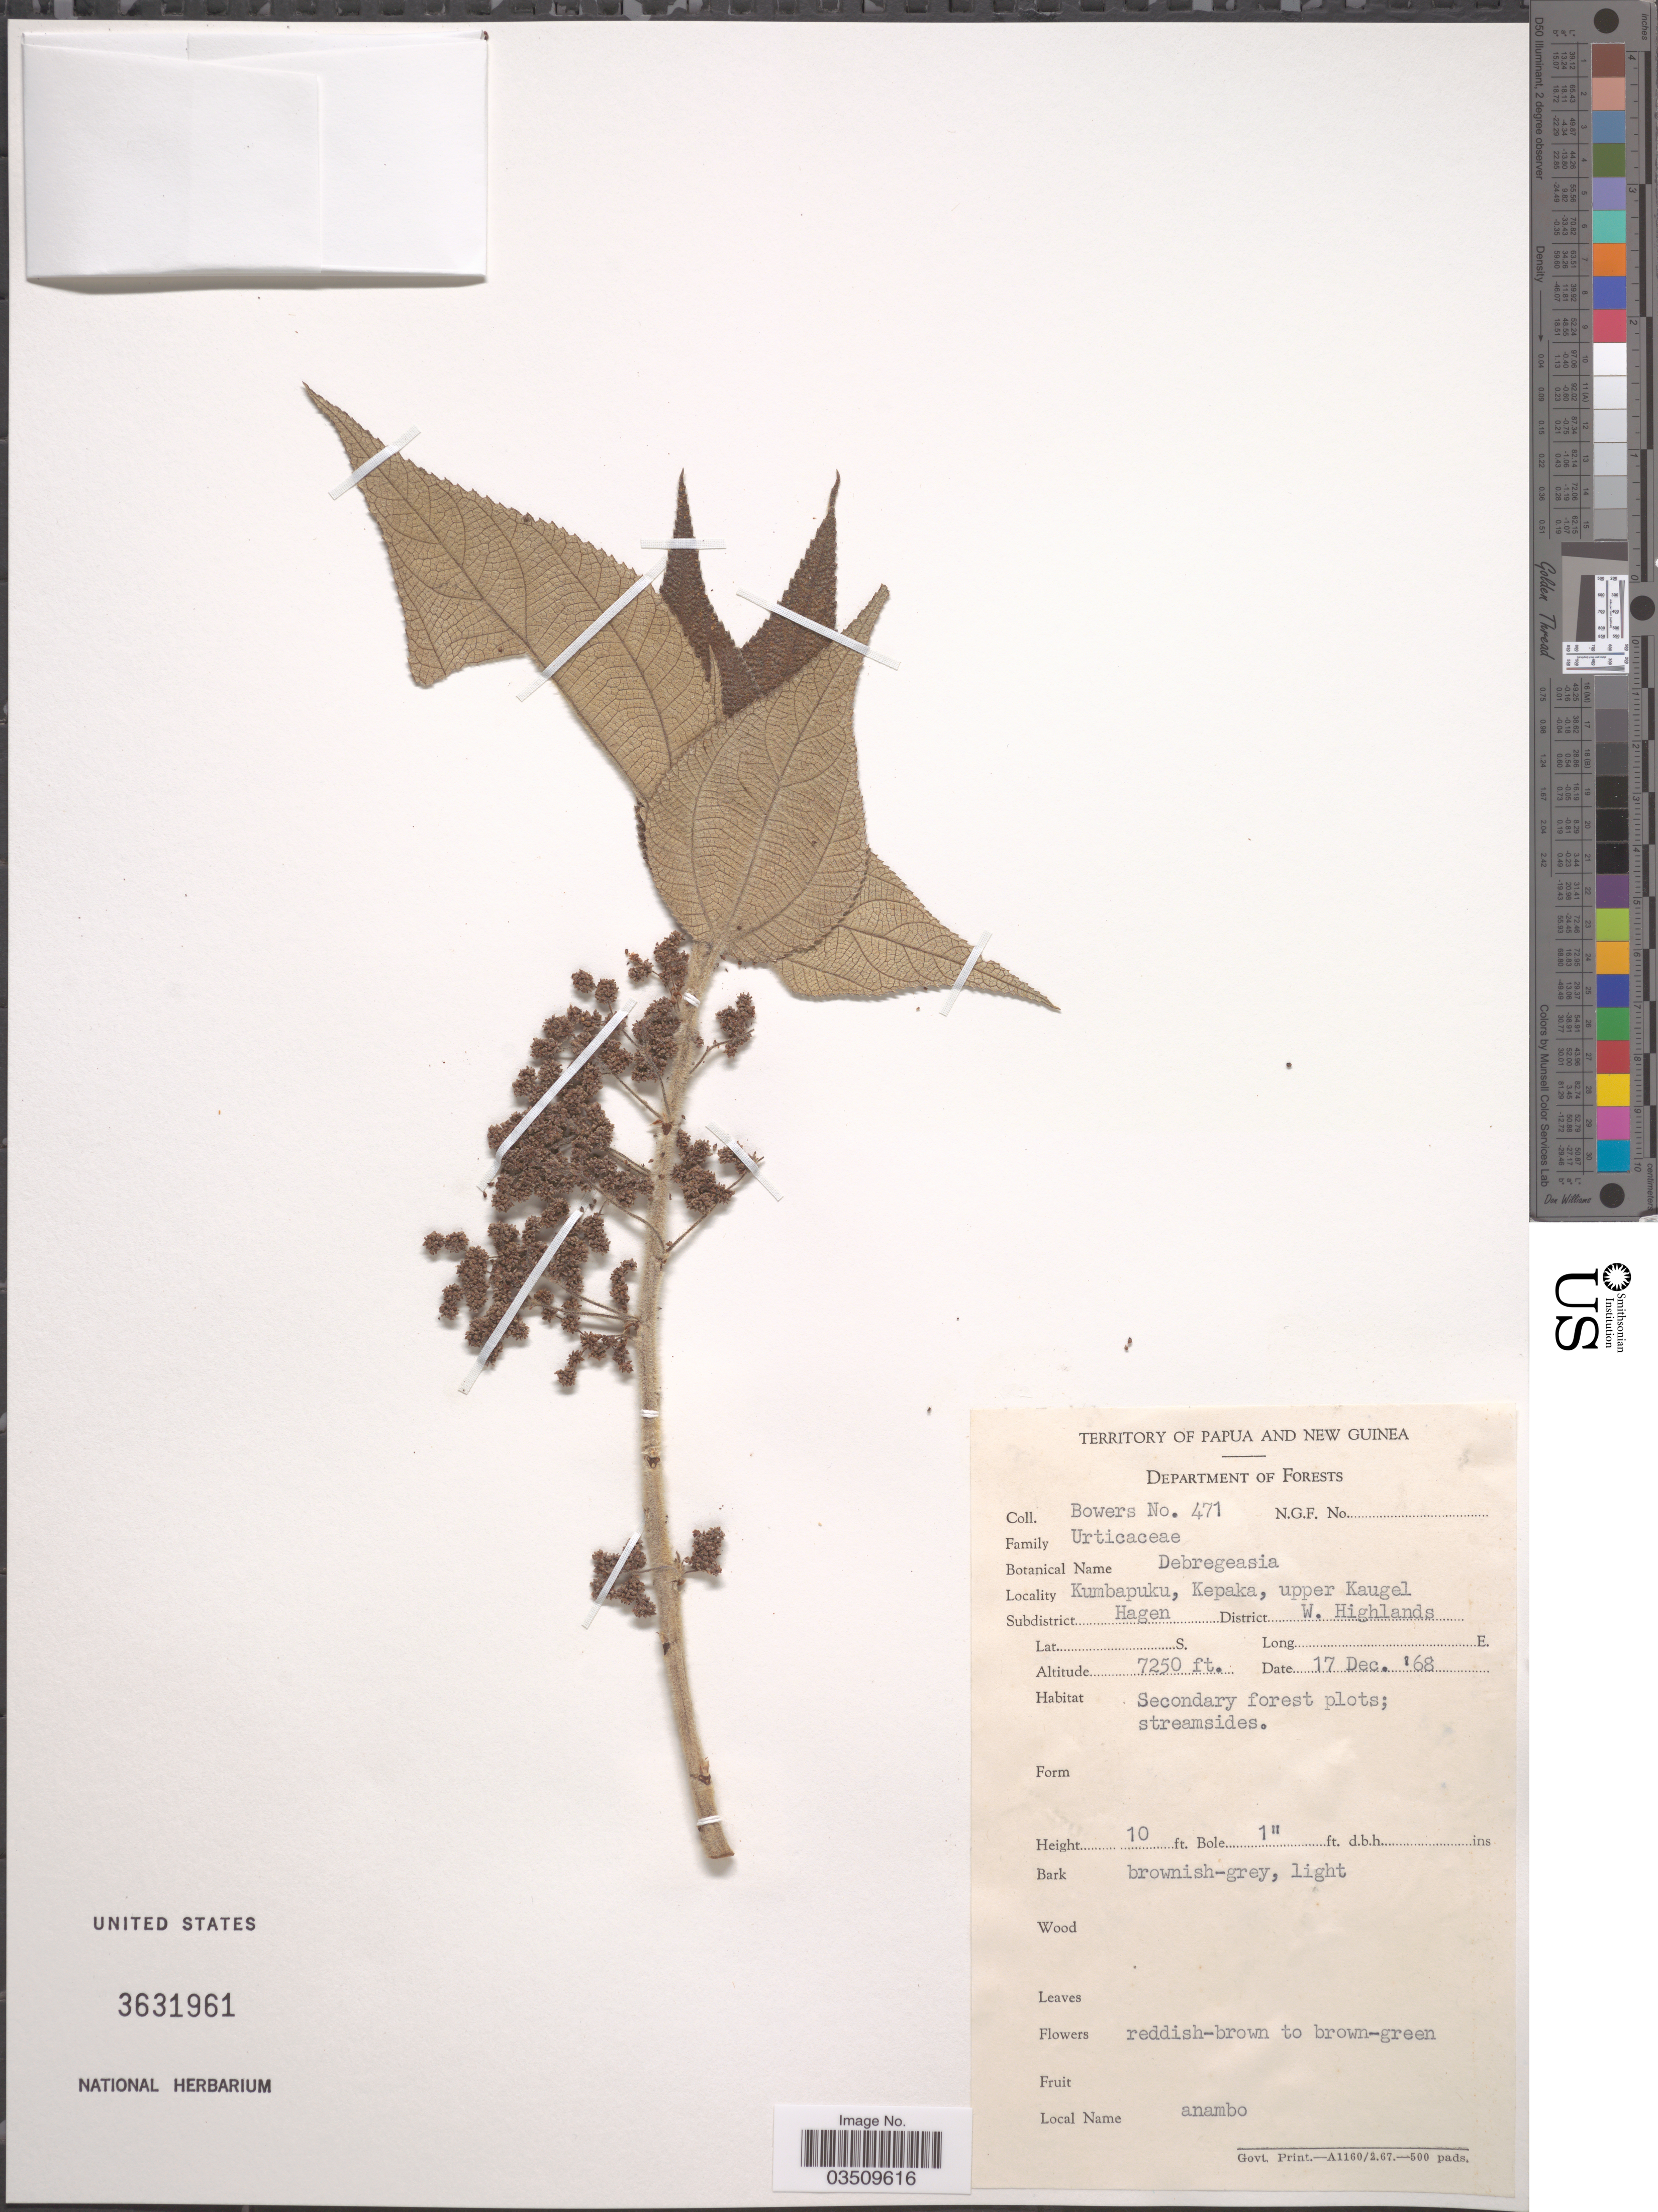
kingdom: Plantae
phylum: Tracheophyta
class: Magnoliopsida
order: Rosales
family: Urticaceae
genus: Debregeasia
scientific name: Debregeasia sp.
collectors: -. Bowers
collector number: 471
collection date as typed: Transcribed d/m/y: 17/12/68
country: Papua New Guinea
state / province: Western Highlands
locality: Kumbapuku, Kepaka, upper Kaugel, Subdistrict Hagen, District W. Highlands.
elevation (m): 2210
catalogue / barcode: US 3631961